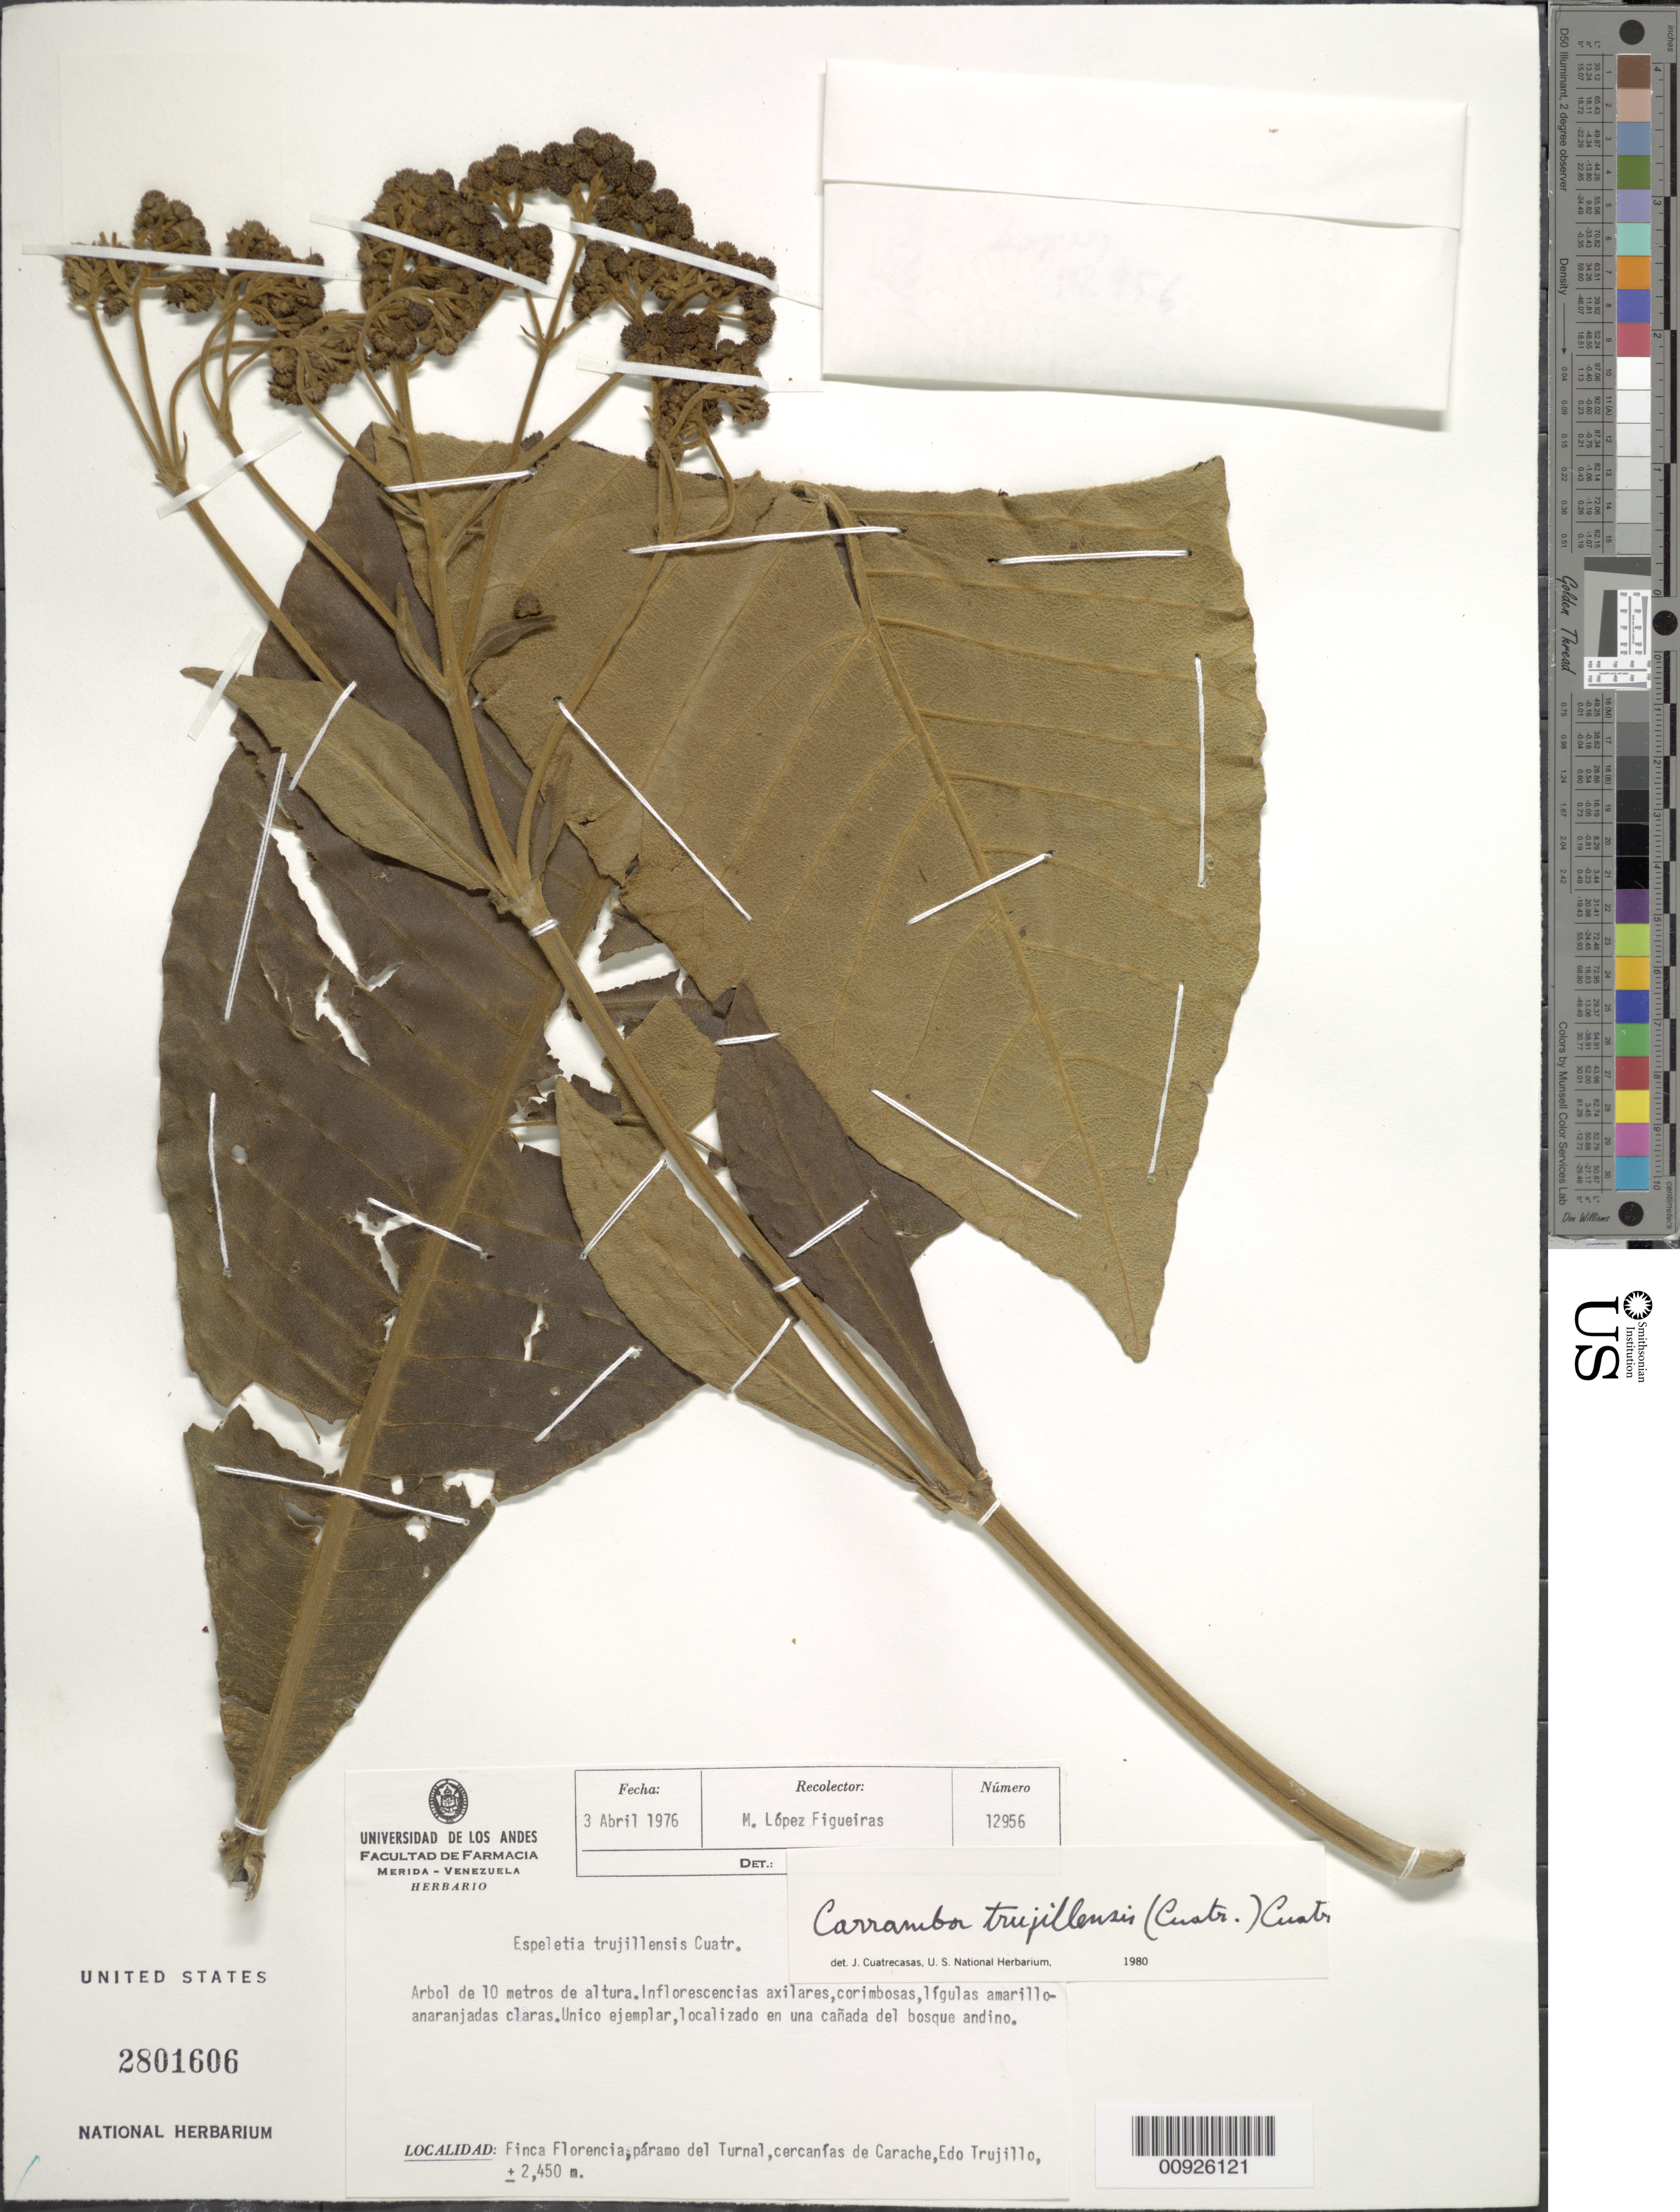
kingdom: Plantae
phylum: Tracheophyta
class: Magnoliopsida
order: Asterales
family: Asteraceae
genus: Carramboa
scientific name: Carramboa trujillensis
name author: (Cuatrec.) Cuatrec.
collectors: M. López Figueiras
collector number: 12956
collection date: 1976-04-03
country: Venezuela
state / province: Trujillo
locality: Finca Florencia, paramo del Turnal, cercanias de Carache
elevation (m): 2450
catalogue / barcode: US 2801606